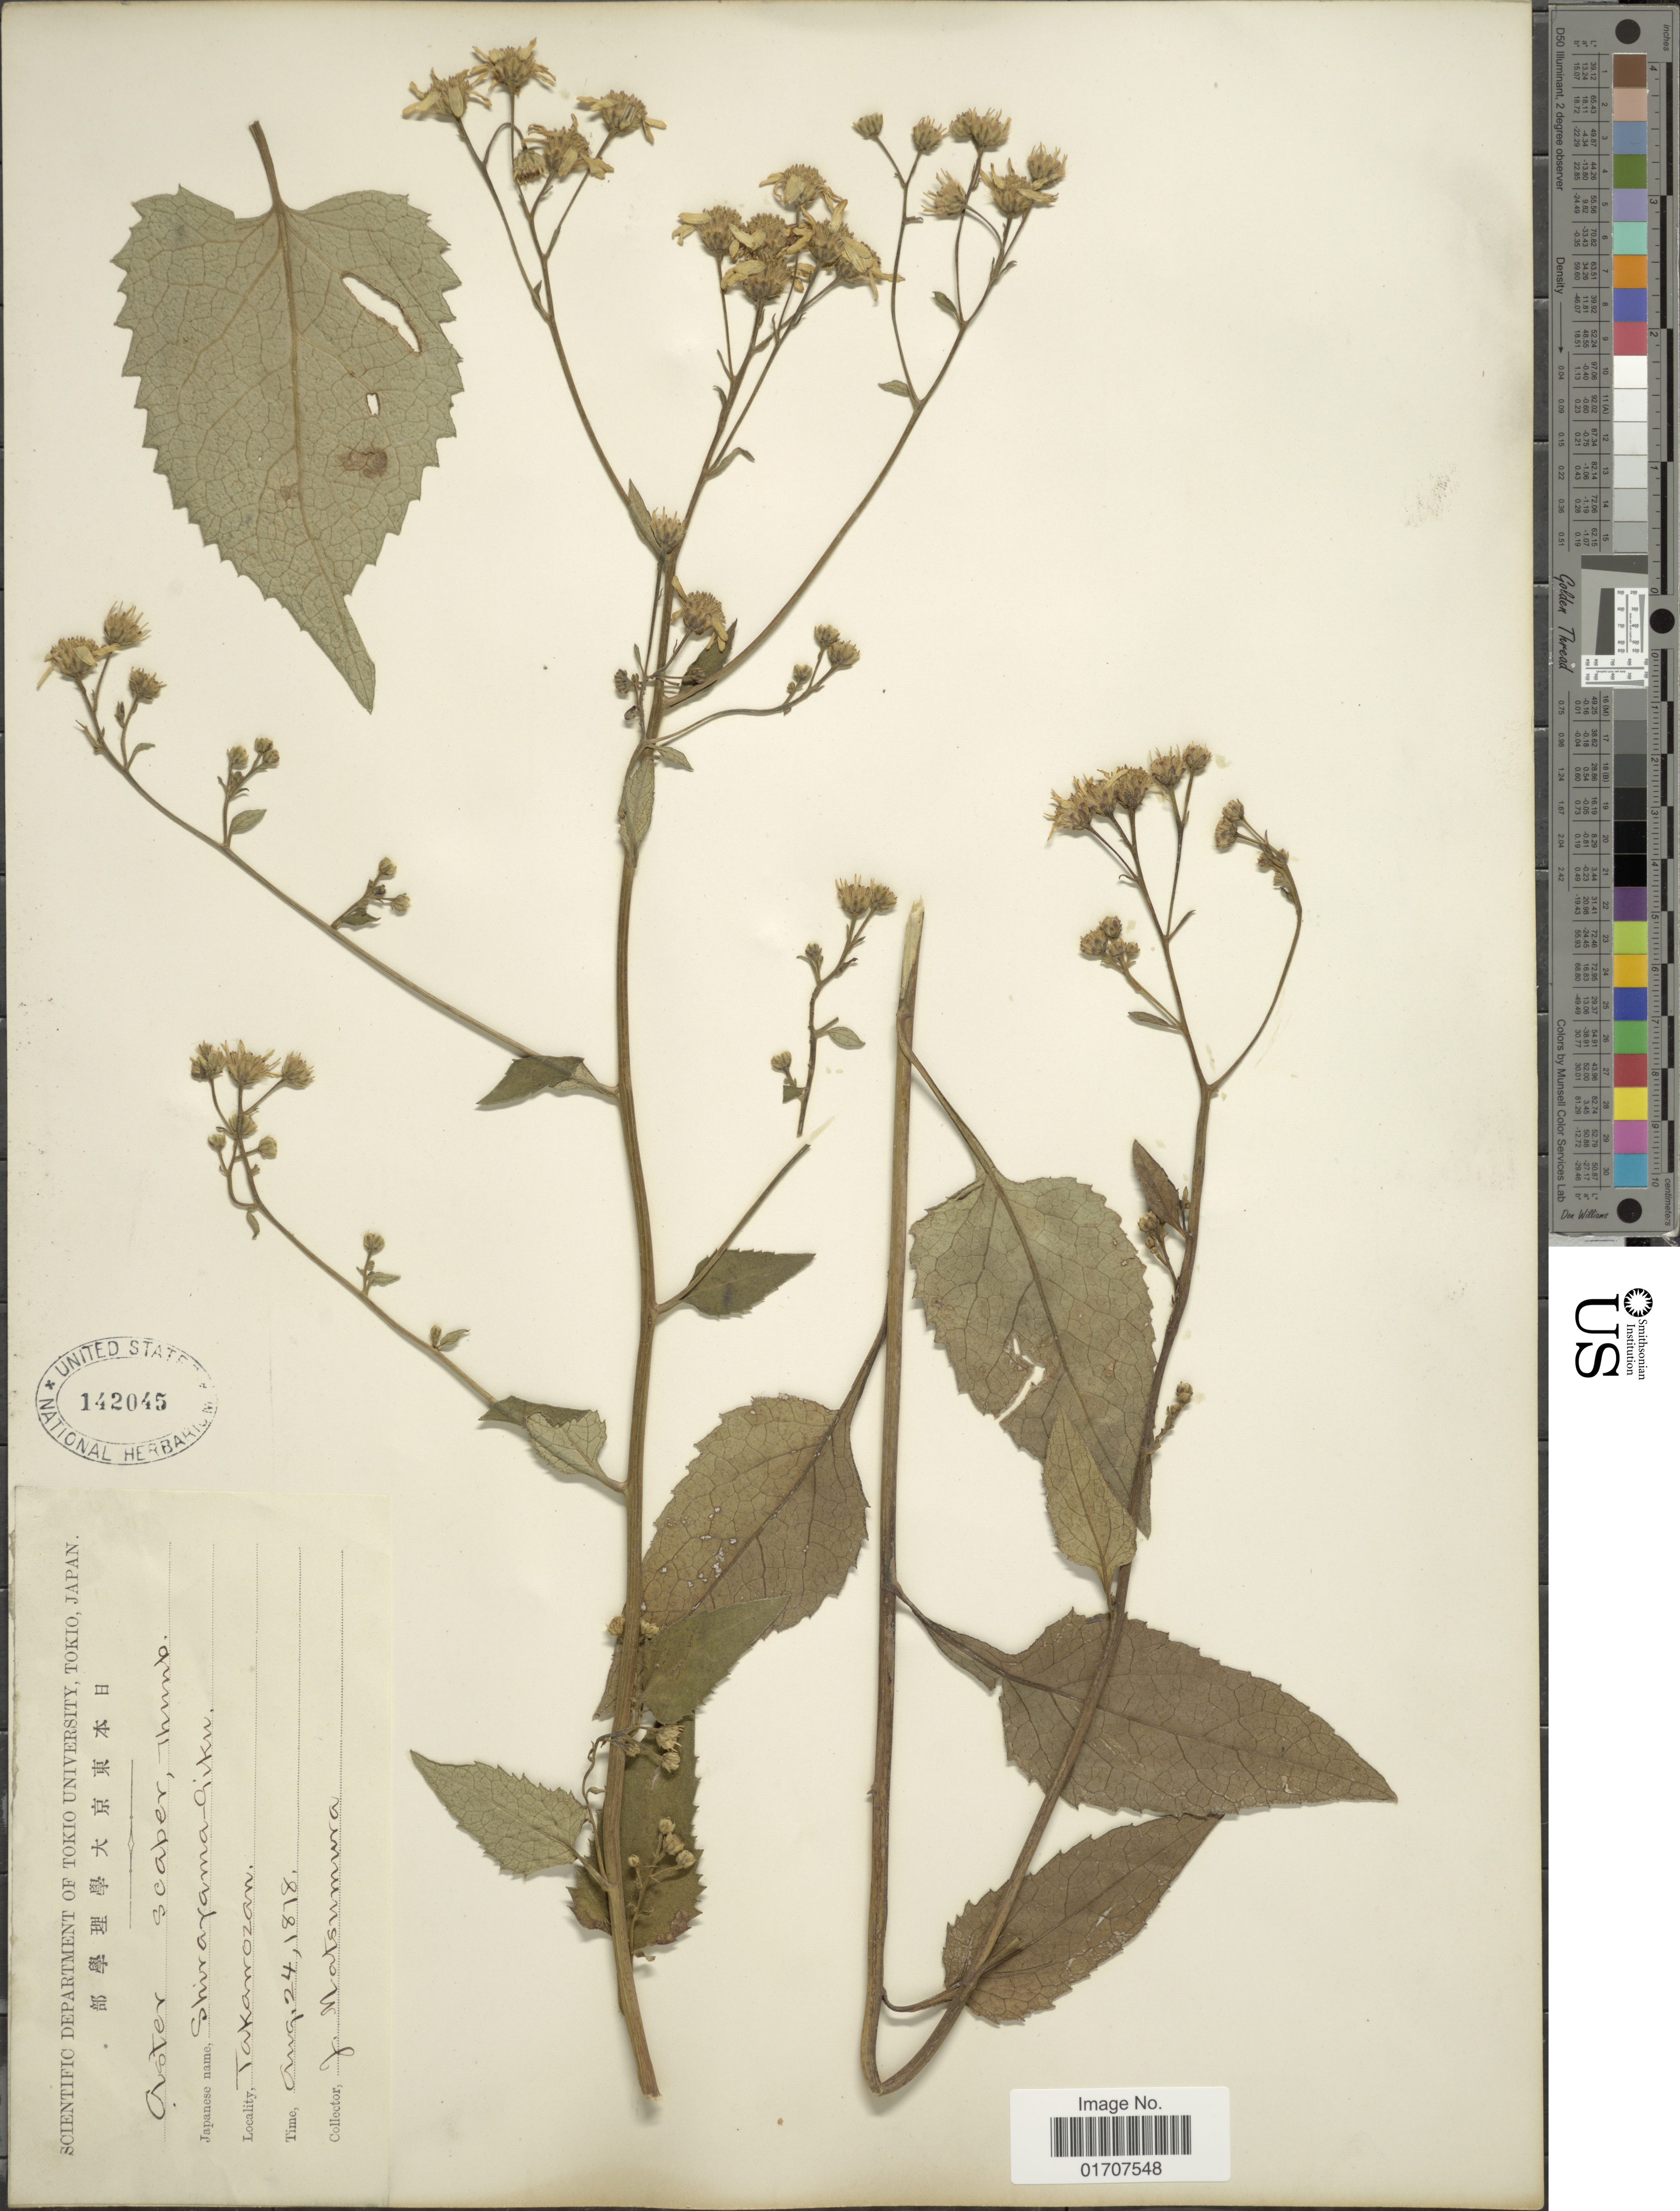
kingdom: Plantae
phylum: Tracheophyta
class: Magnoliopsida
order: Asterales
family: Asteraceae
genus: Doellingeria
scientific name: Doellingeria scaber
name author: (Thunb.) Nees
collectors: J. Natsumura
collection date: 1818-08-24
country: Japan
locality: Takanozan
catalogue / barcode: US 142045